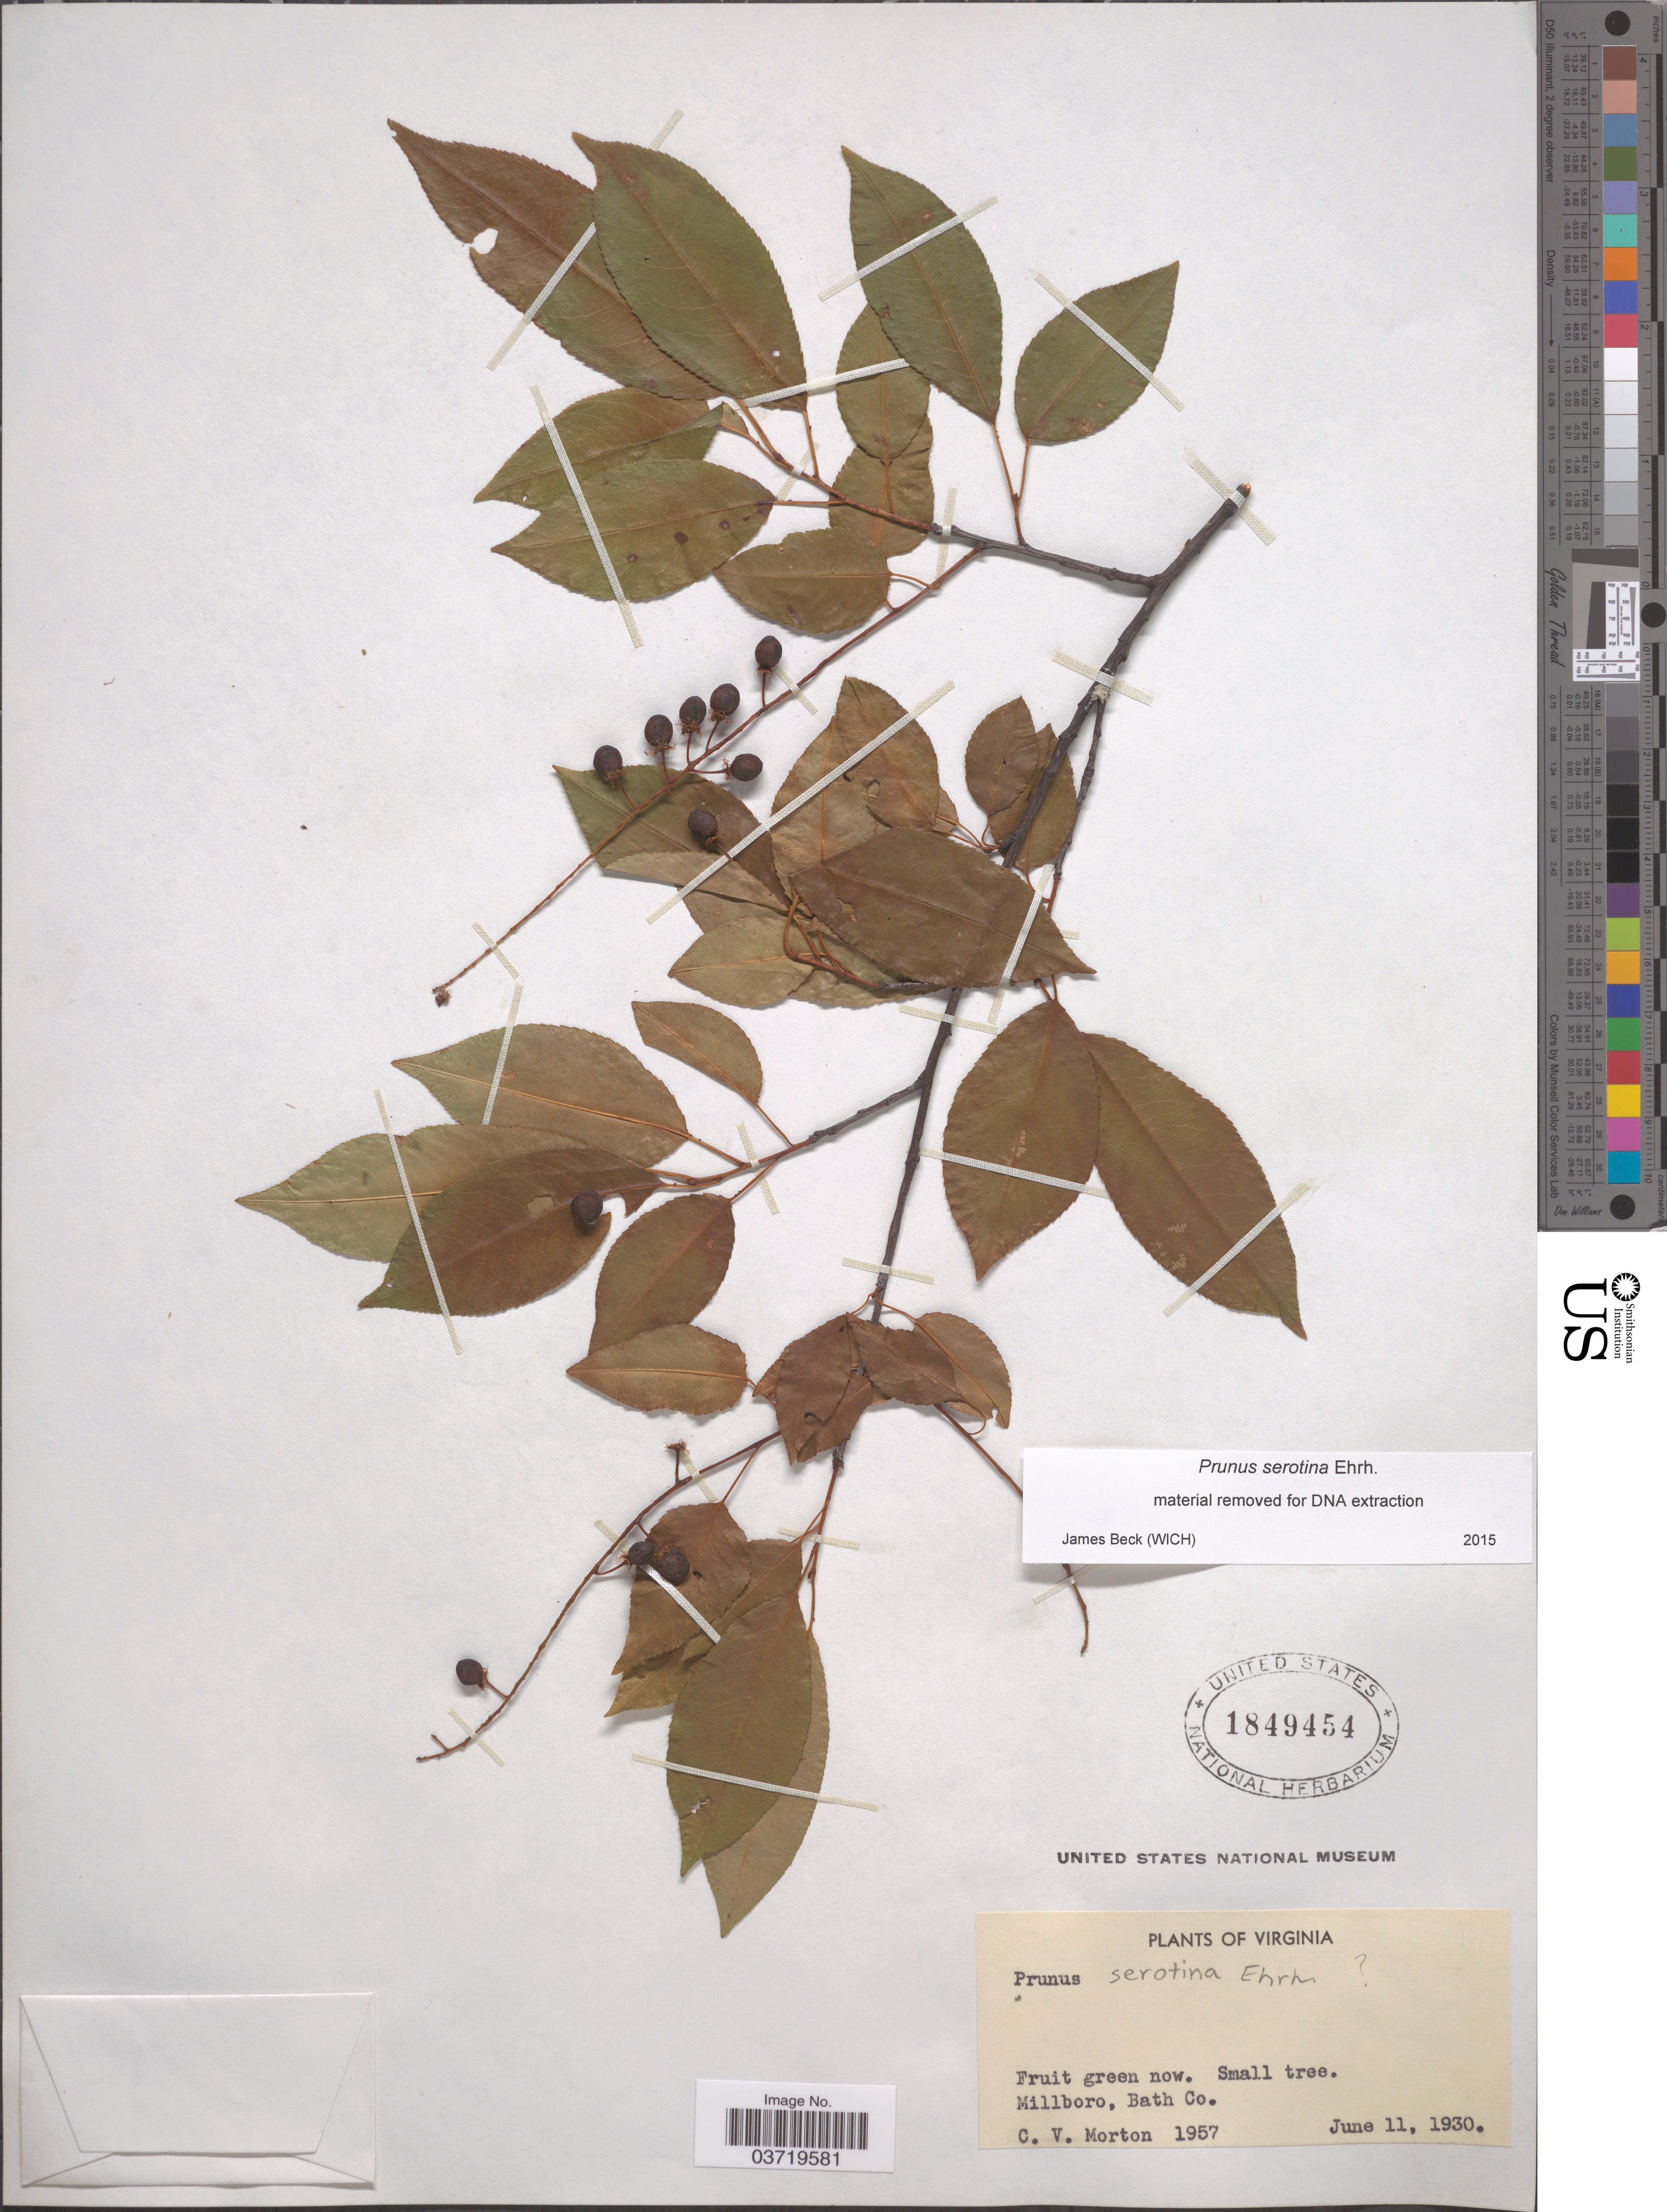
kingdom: Plantae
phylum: Tracheophyta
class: Magnoliopsida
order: Rosales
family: Rosaceae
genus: Prunus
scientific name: Prunus serotina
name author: Ehrh.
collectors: C. V. Morton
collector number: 1957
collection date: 1930-06-11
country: United States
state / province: Virginia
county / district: Bath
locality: Millboro, Bath Co.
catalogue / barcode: US 1849454